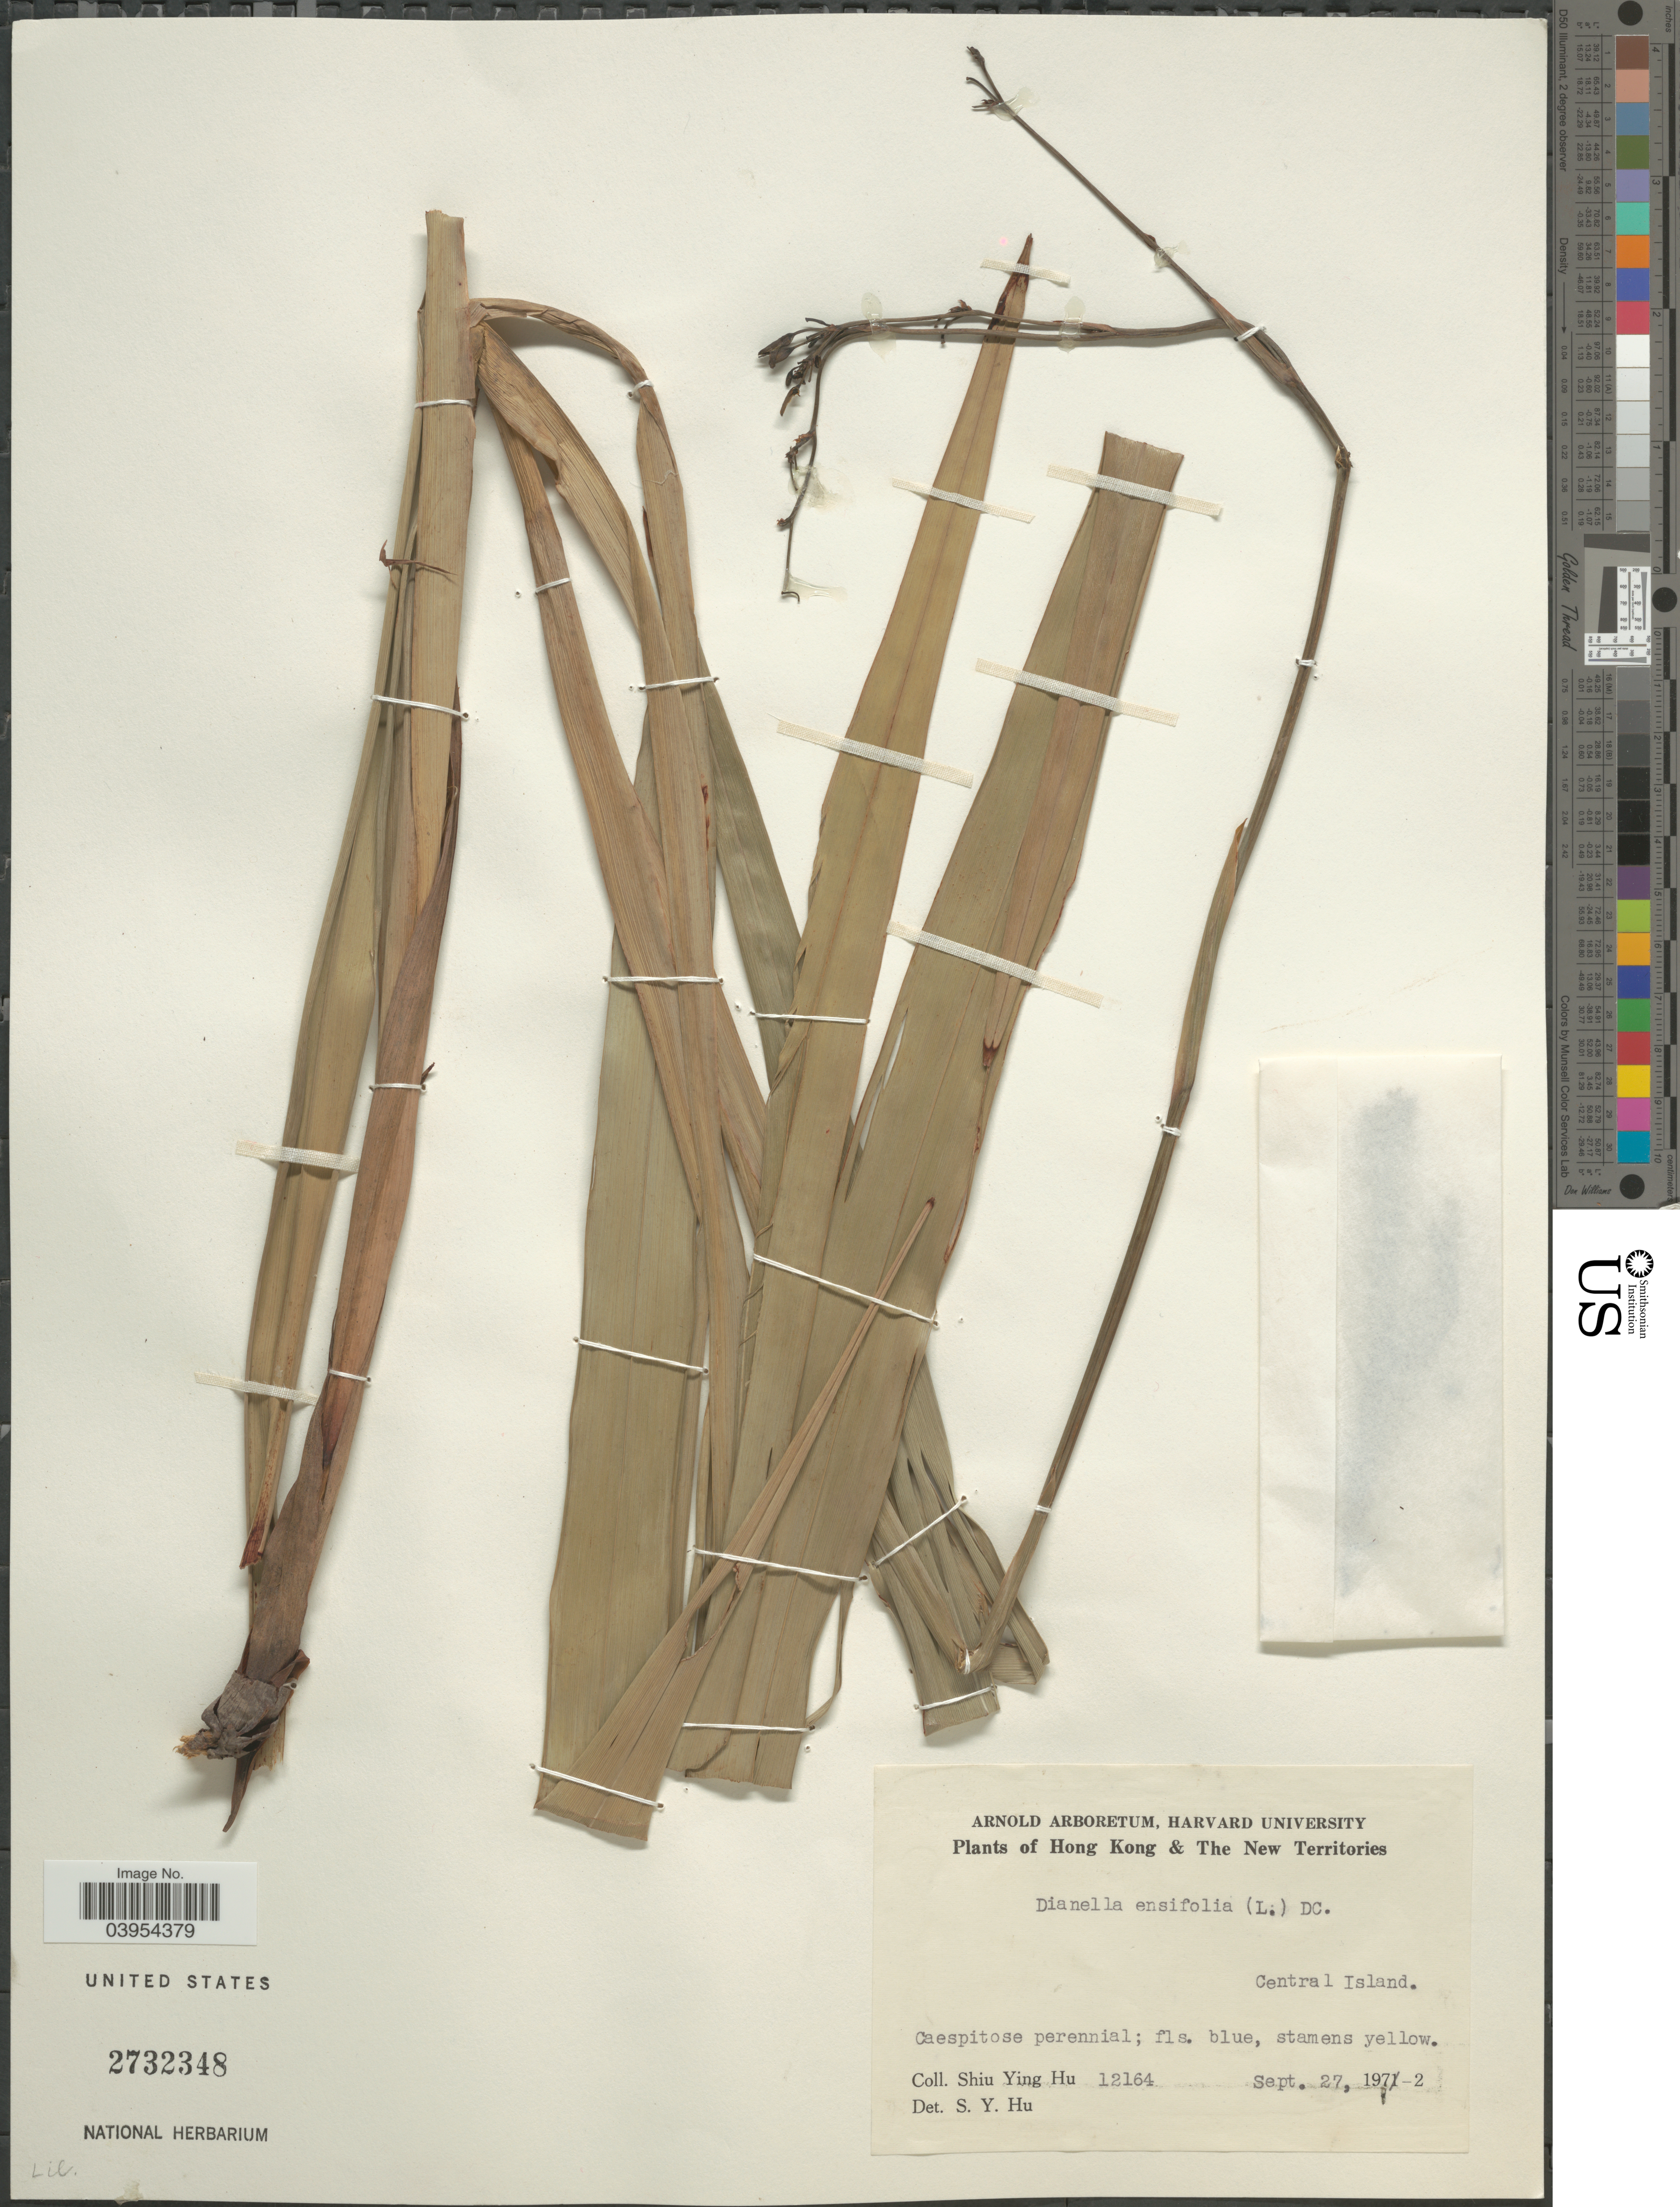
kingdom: Plantae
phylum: Tracheophyta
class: Liliopsida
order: Asparagales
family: Asphodelaceae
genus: Dianella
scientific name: Dianella ensifolia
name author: (L.) DC.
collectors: S. Y. Hu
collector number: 12164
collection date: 1972-09-27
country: China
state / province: Hong Kong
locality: Hong Kong & The New Territories. Central Island.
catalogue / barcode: US 2732348